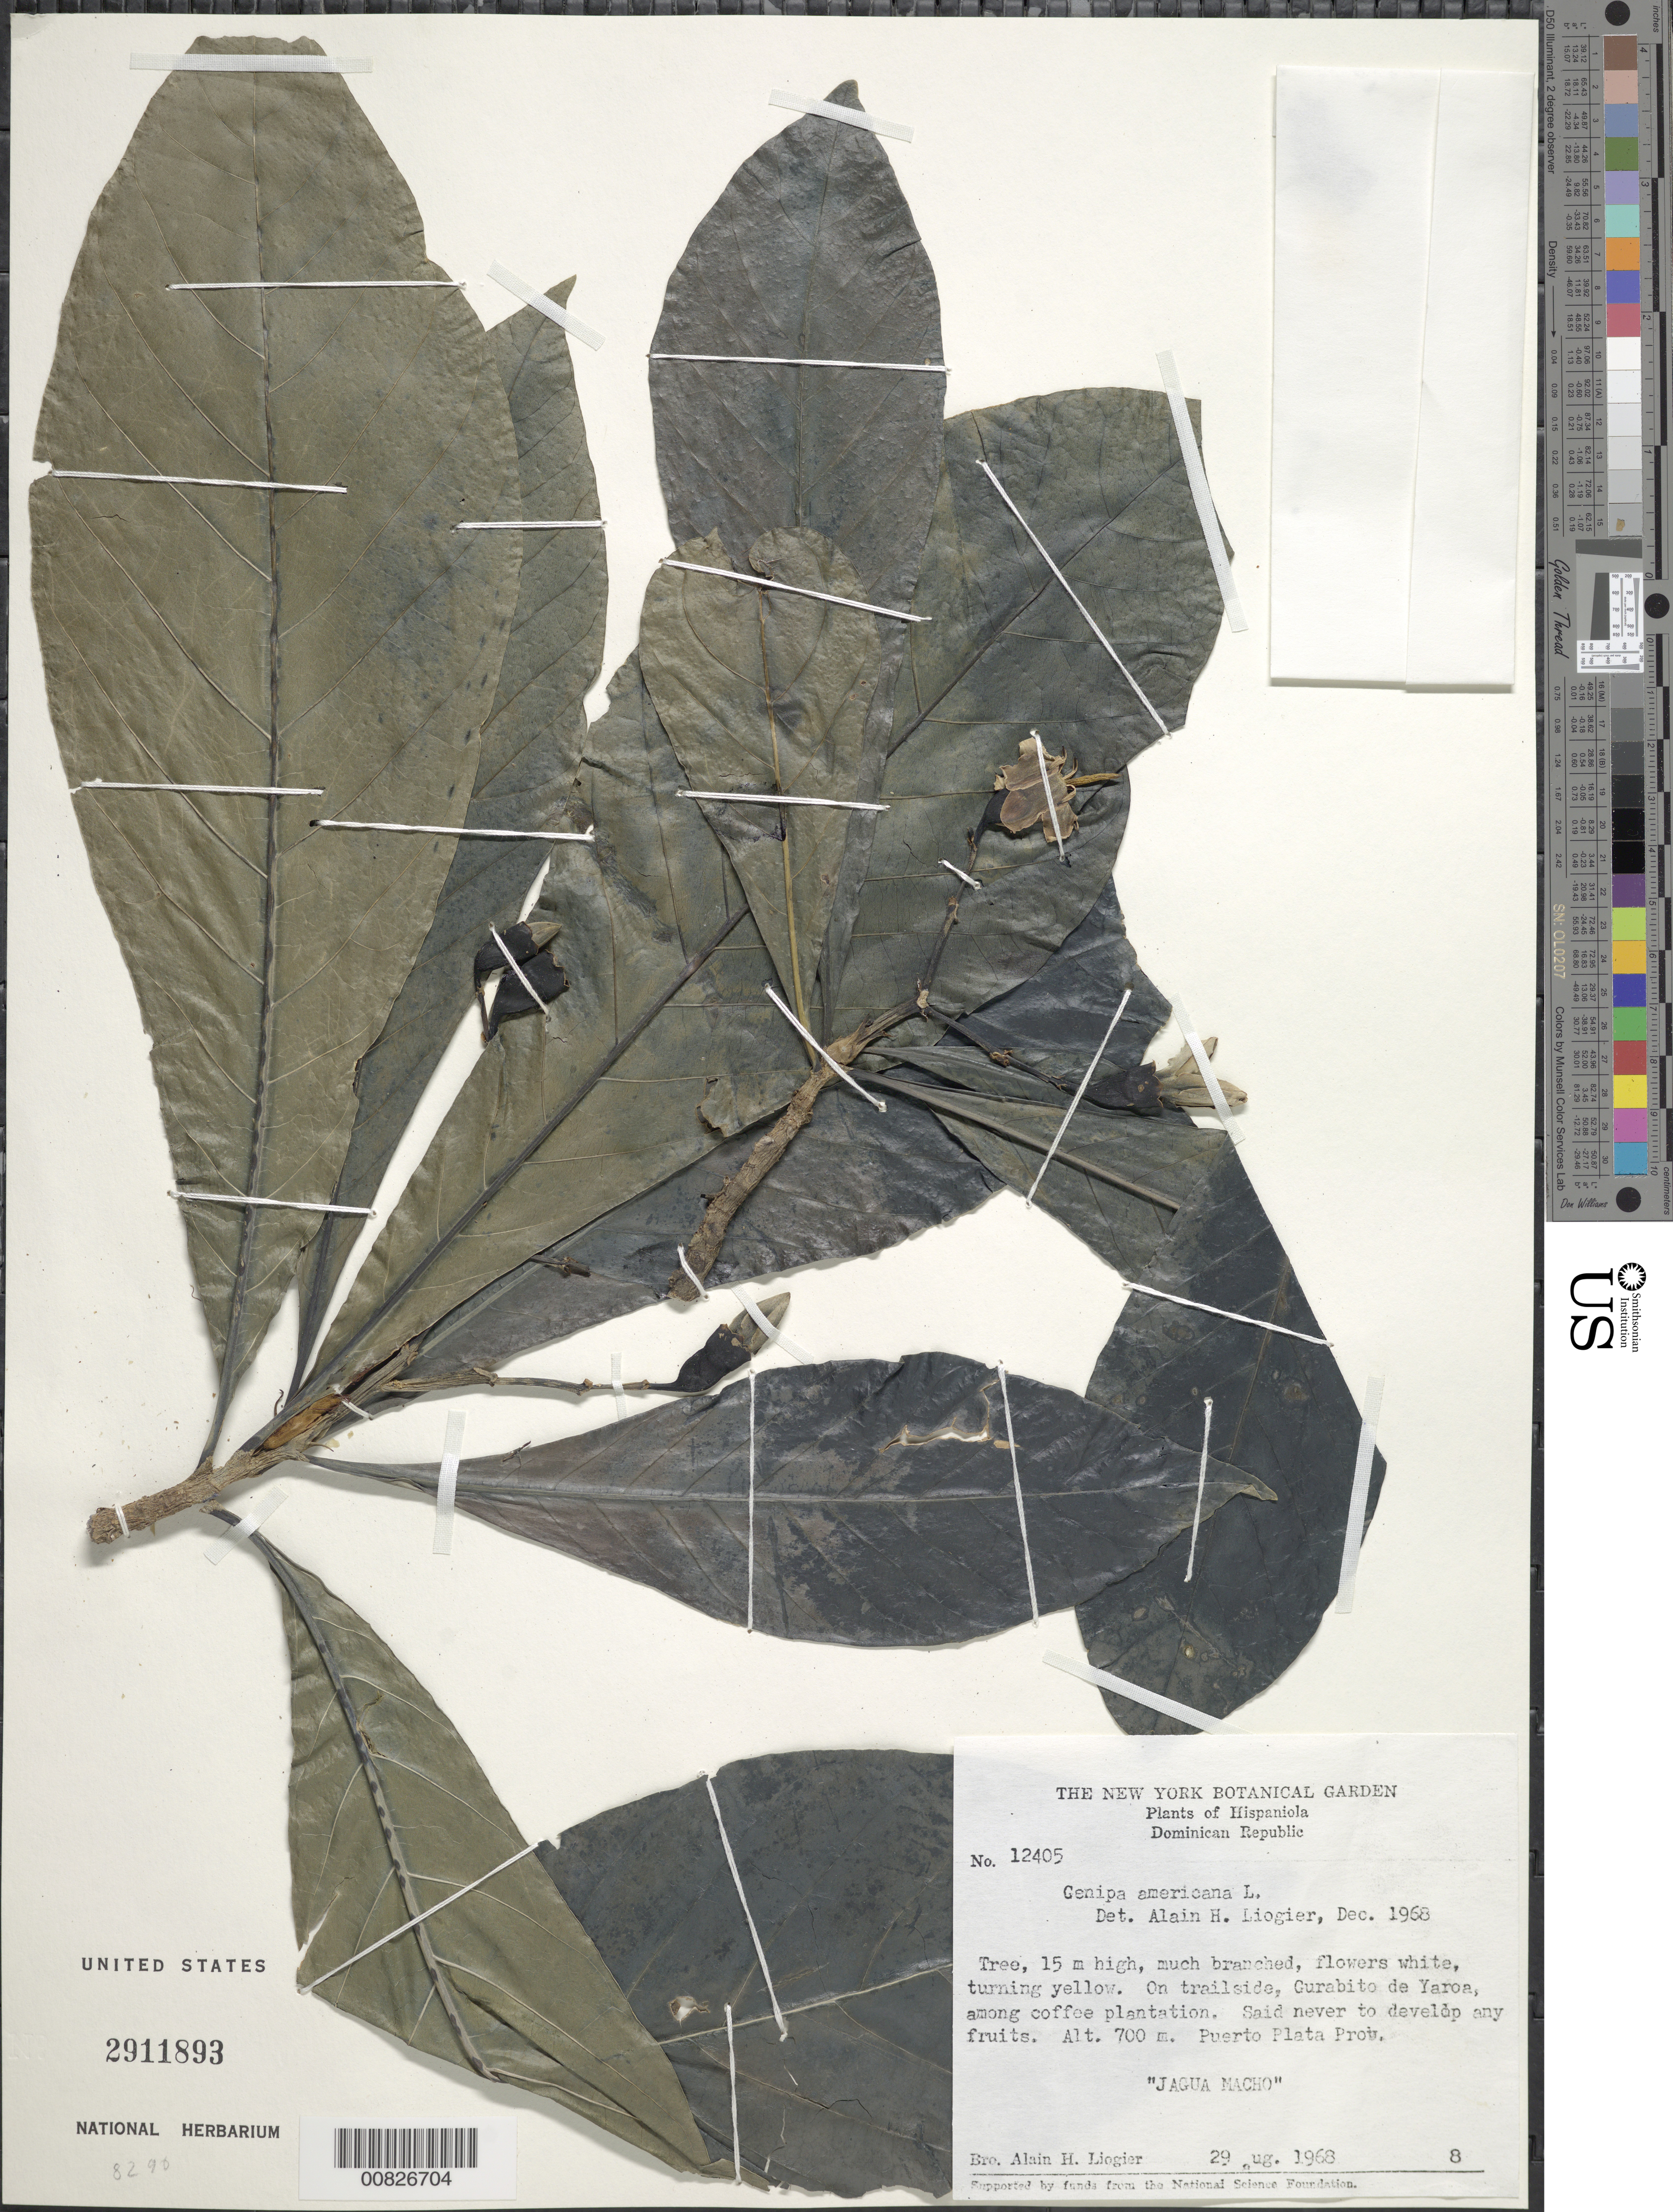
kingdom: Plantae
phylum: Tracheophyta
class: Magnoliopsida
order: Gentianales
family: Rubiaceae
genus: Genipa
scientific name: Genipa americana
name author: L.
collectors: A. H. Liogier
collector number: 12405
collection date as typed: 29 Aug 1968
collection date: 1968-08-29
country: Dominican Republic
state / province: Puerto Plata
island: Hispaniola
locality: Gurabito de Yaroa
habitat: On trailside among coffee plantation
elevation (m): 700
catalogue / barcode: US 2911893